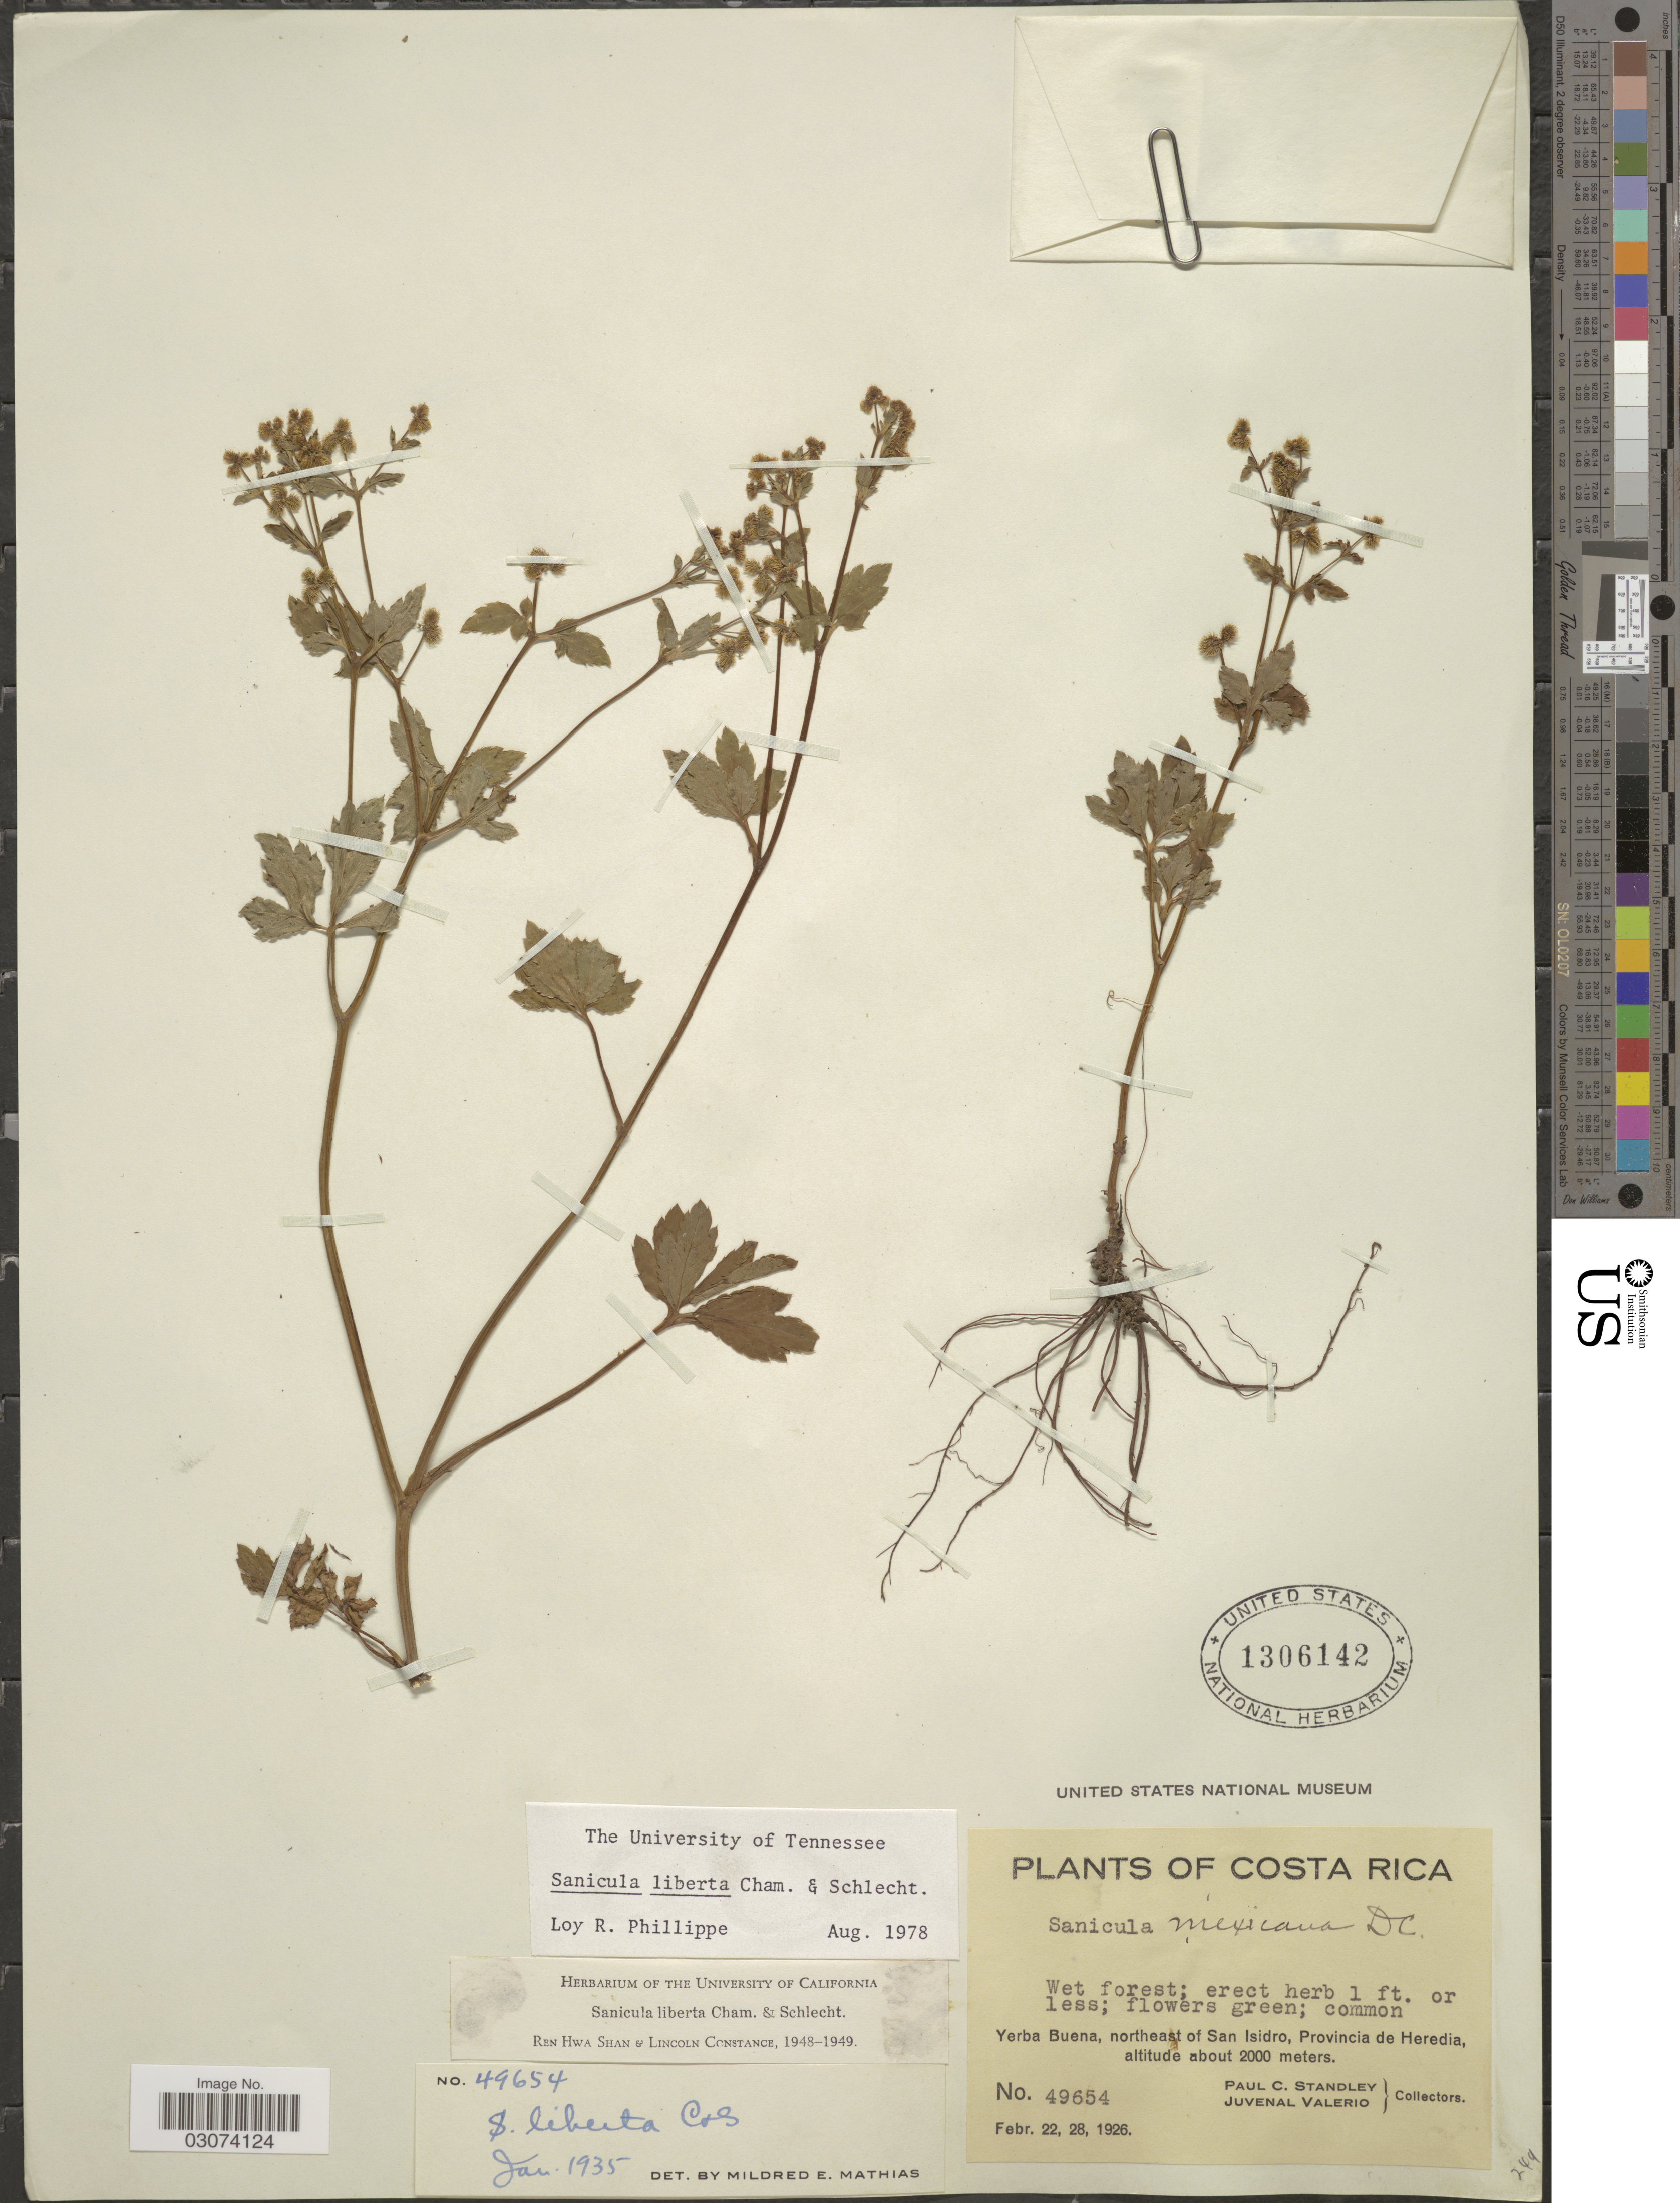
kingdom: Plantae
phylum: Tracheophyta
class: Magnoliopsida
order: Apiales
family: Apiaceae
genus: Sanicula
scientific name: Sanicula liberta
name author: Cham. & Schltdl.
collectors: P. C. Standley & J. Valerio R.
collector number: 49654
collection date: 1926-02-22/1926-02-28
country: Costa Rica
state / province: Heredia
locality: Yerba Buena, northeast of San Isidro.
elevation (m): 2000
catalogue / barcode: US 1306142